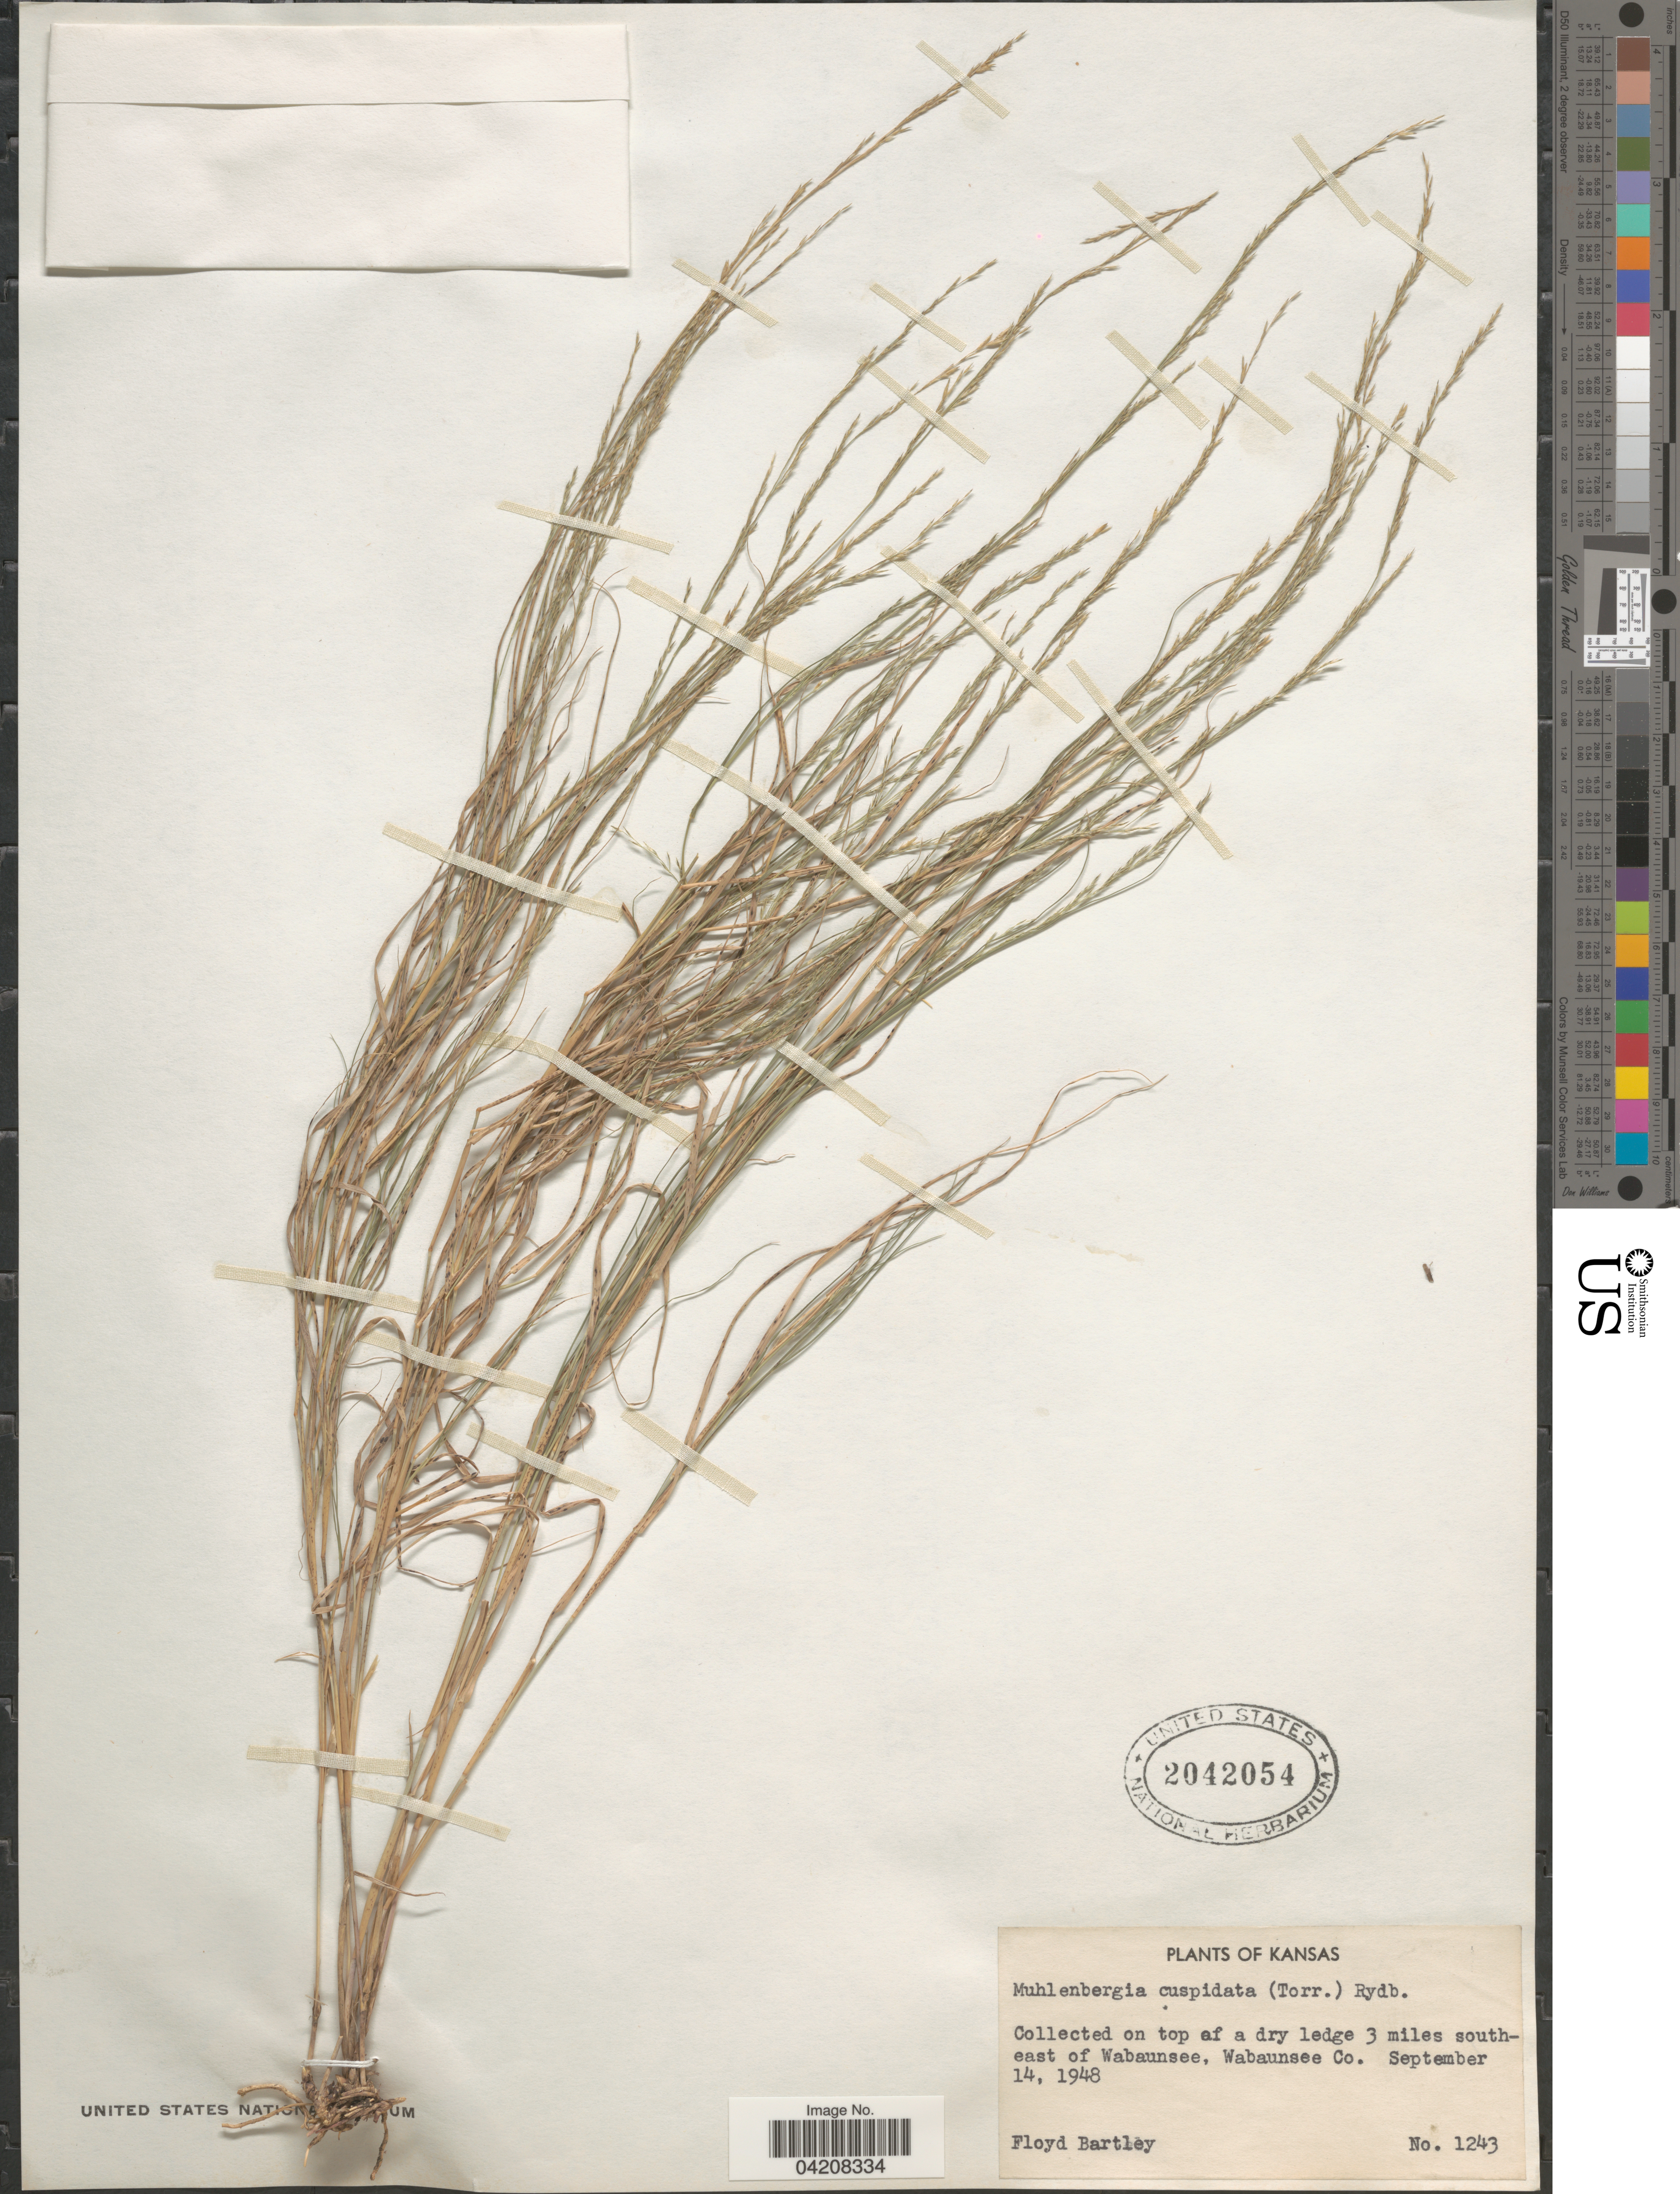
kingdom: Plantae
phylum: Tracheophyta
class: Liliopsida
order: Poales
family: Poaceae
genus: Muhlenbergia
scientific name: Muhlenbergia cuspidata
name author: (Torr. ex Hook.) Rydb.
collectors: F. Bartley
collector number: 1243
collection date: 1948-09-14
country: United States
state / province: Kansas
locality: Collected on top of a dry ledge 3 miles southeast of Wabaunsee, Wabaunsee Co.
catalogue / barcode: US 2042054